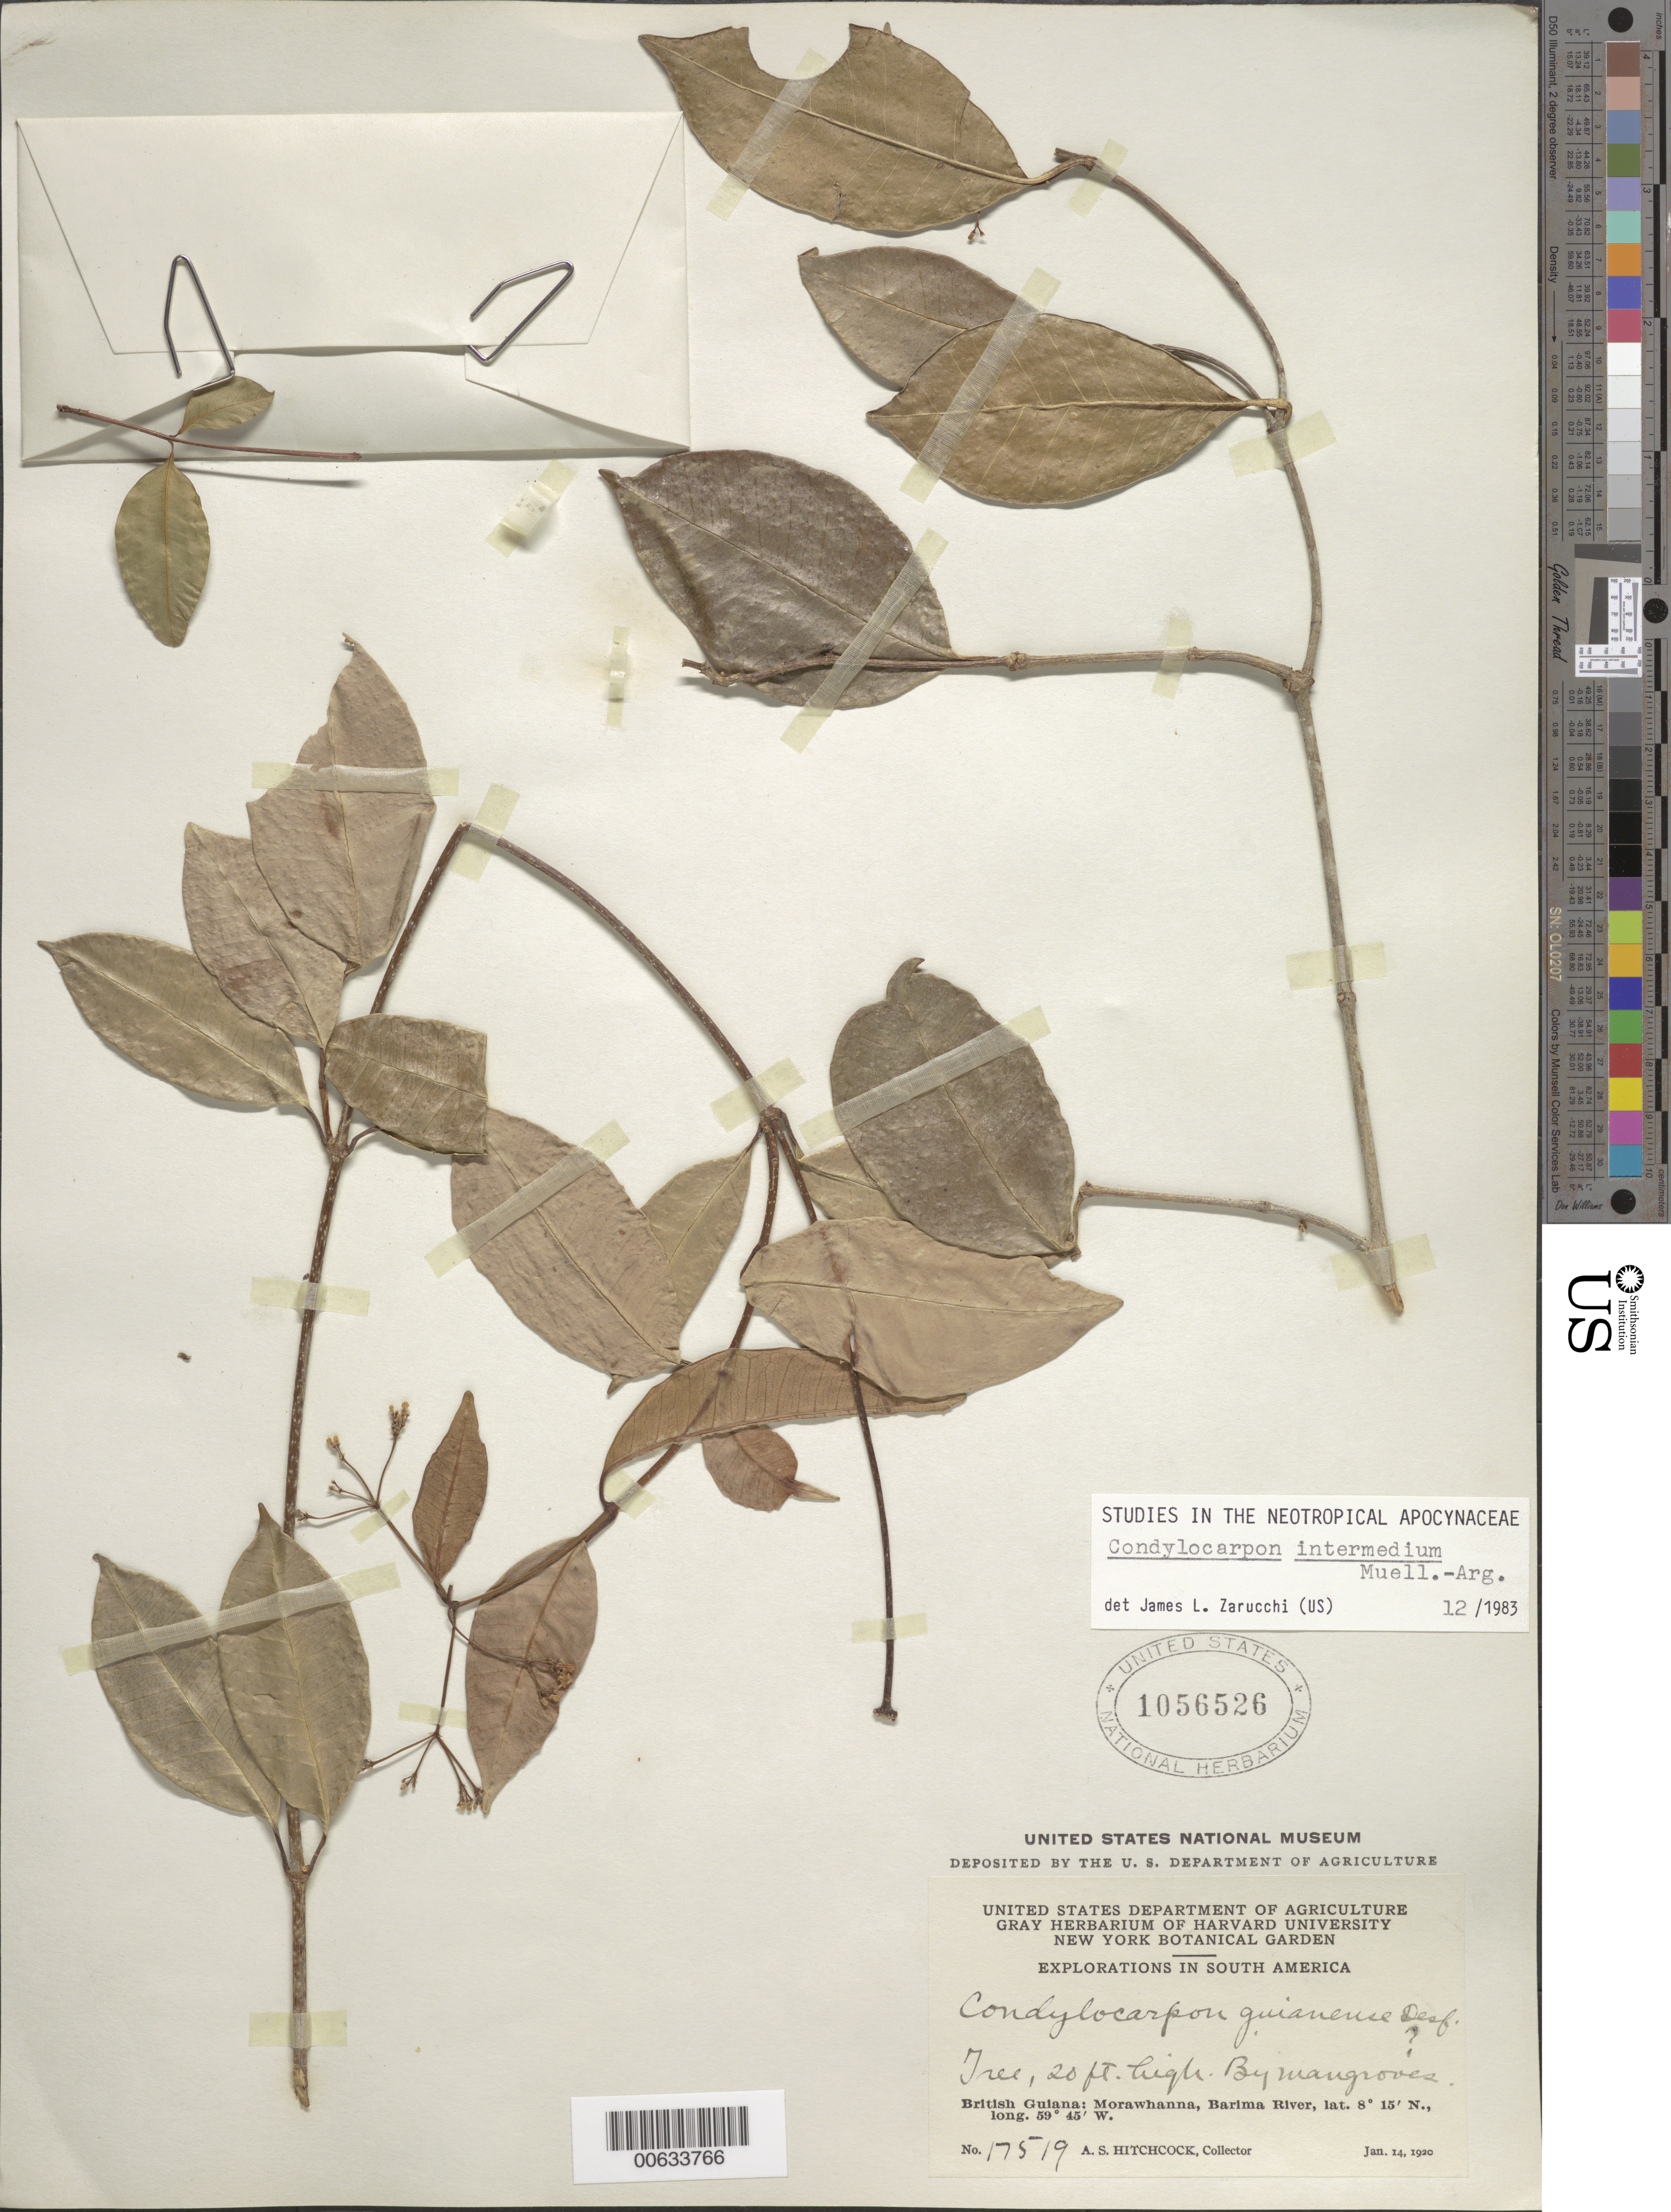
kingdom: Plantae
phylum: Tracheophyta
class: Magnoliopsida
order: Gentianales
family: Apocynaceae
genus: Condylocarpon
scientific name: Condylocarpon intermedium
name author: Müll. Arg.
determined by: Zarucchi, J. L.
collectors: A. S. Hitchcock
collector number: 17519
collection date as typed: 14-Jan-20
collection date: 1920-01-14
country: Guyana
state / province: Barima-Waini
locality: Morawhanna, vic., Barima R.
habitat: By mangroves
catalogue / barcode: US 1056526